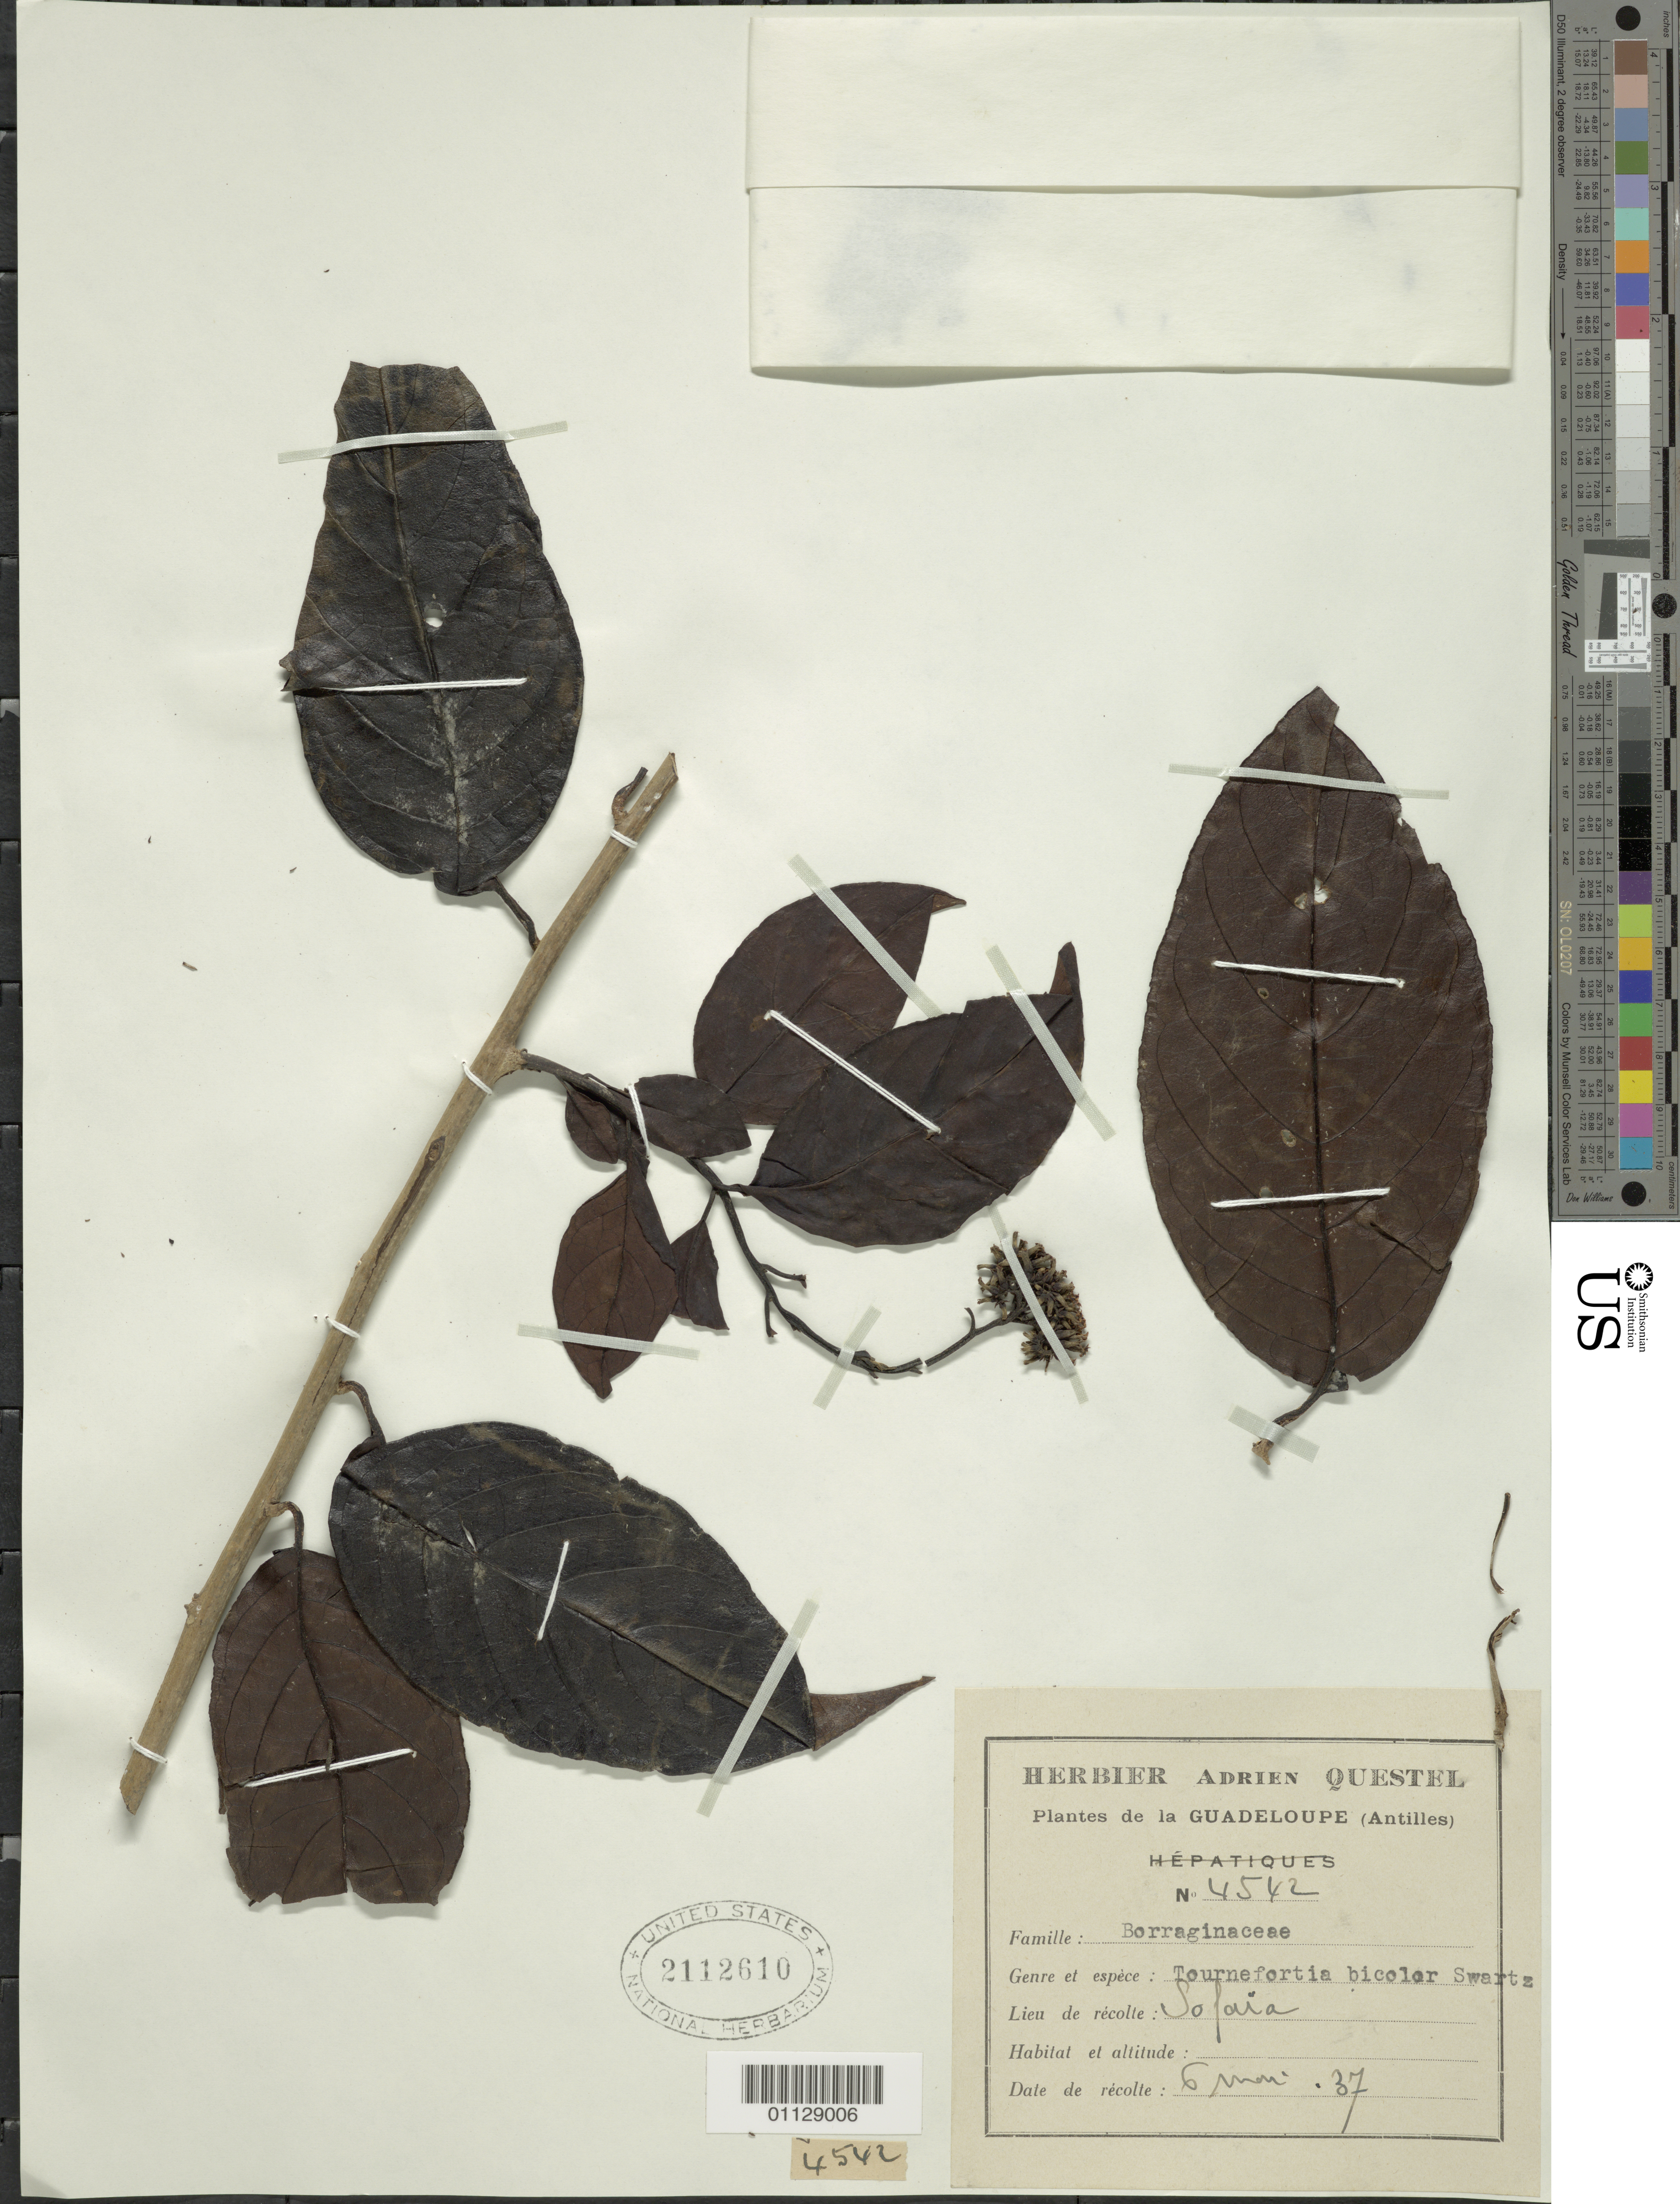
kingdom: Plantae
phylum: Tracheophyta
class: Magnoliopsida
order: Boraginales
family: Heliotropiaceae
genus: Tournefortia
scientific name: Tournefortia bicolor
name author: Sw.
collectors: A. Questel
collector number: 4542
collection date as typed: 06 May 1937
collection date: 1937-05-06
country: Guadeloupe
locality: Sofaia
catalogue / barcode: US 2112610